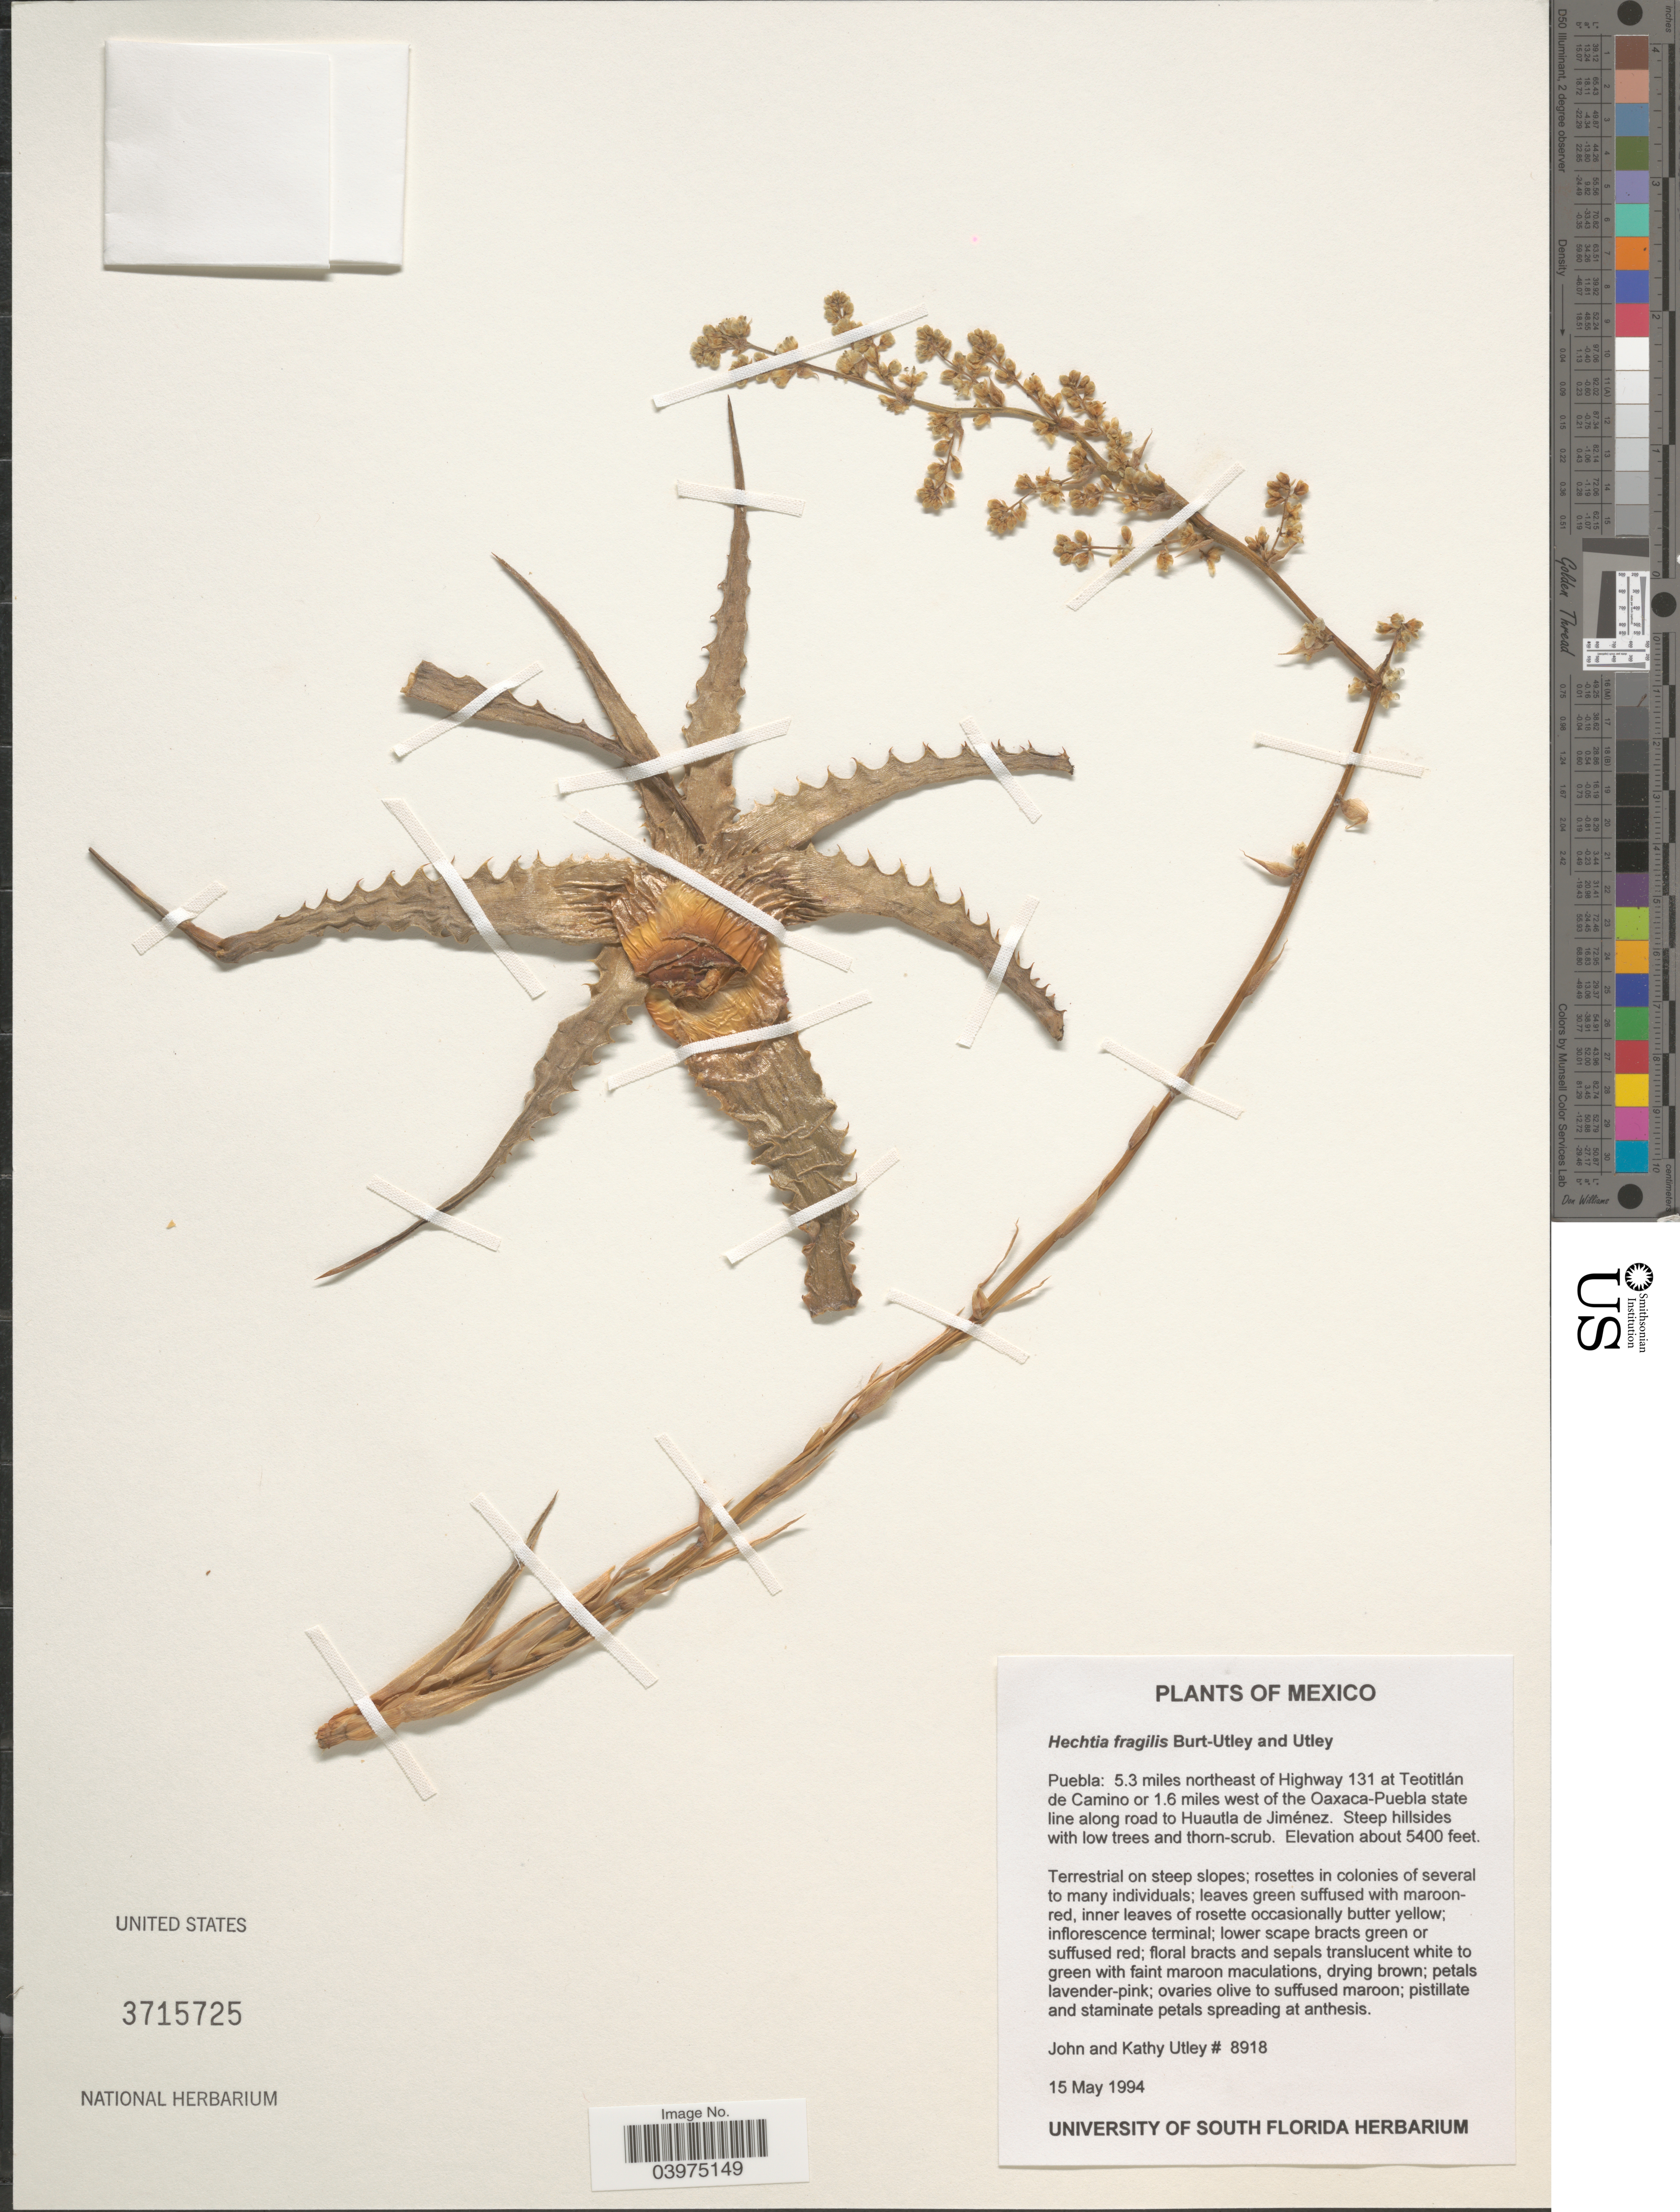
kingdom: Plantae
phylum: Tracheophyta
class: Liliopsida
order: Poales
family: Bromeliaceae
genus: Hechtia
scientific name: Hechtia fragilis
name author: Burt-Utley & Utley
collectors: J. F. Utley & K. Burt-Utley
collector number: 8918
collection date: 1994-05-15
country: Mexico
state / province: Puebla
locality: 5.3 miles northeast of Highway 131 at Teotitlán de Camino or 1.6 miles west of the Oaxaca-Puebla state line along road to Huautla de Jiménez.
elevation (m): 1646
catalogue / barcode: US 3715725